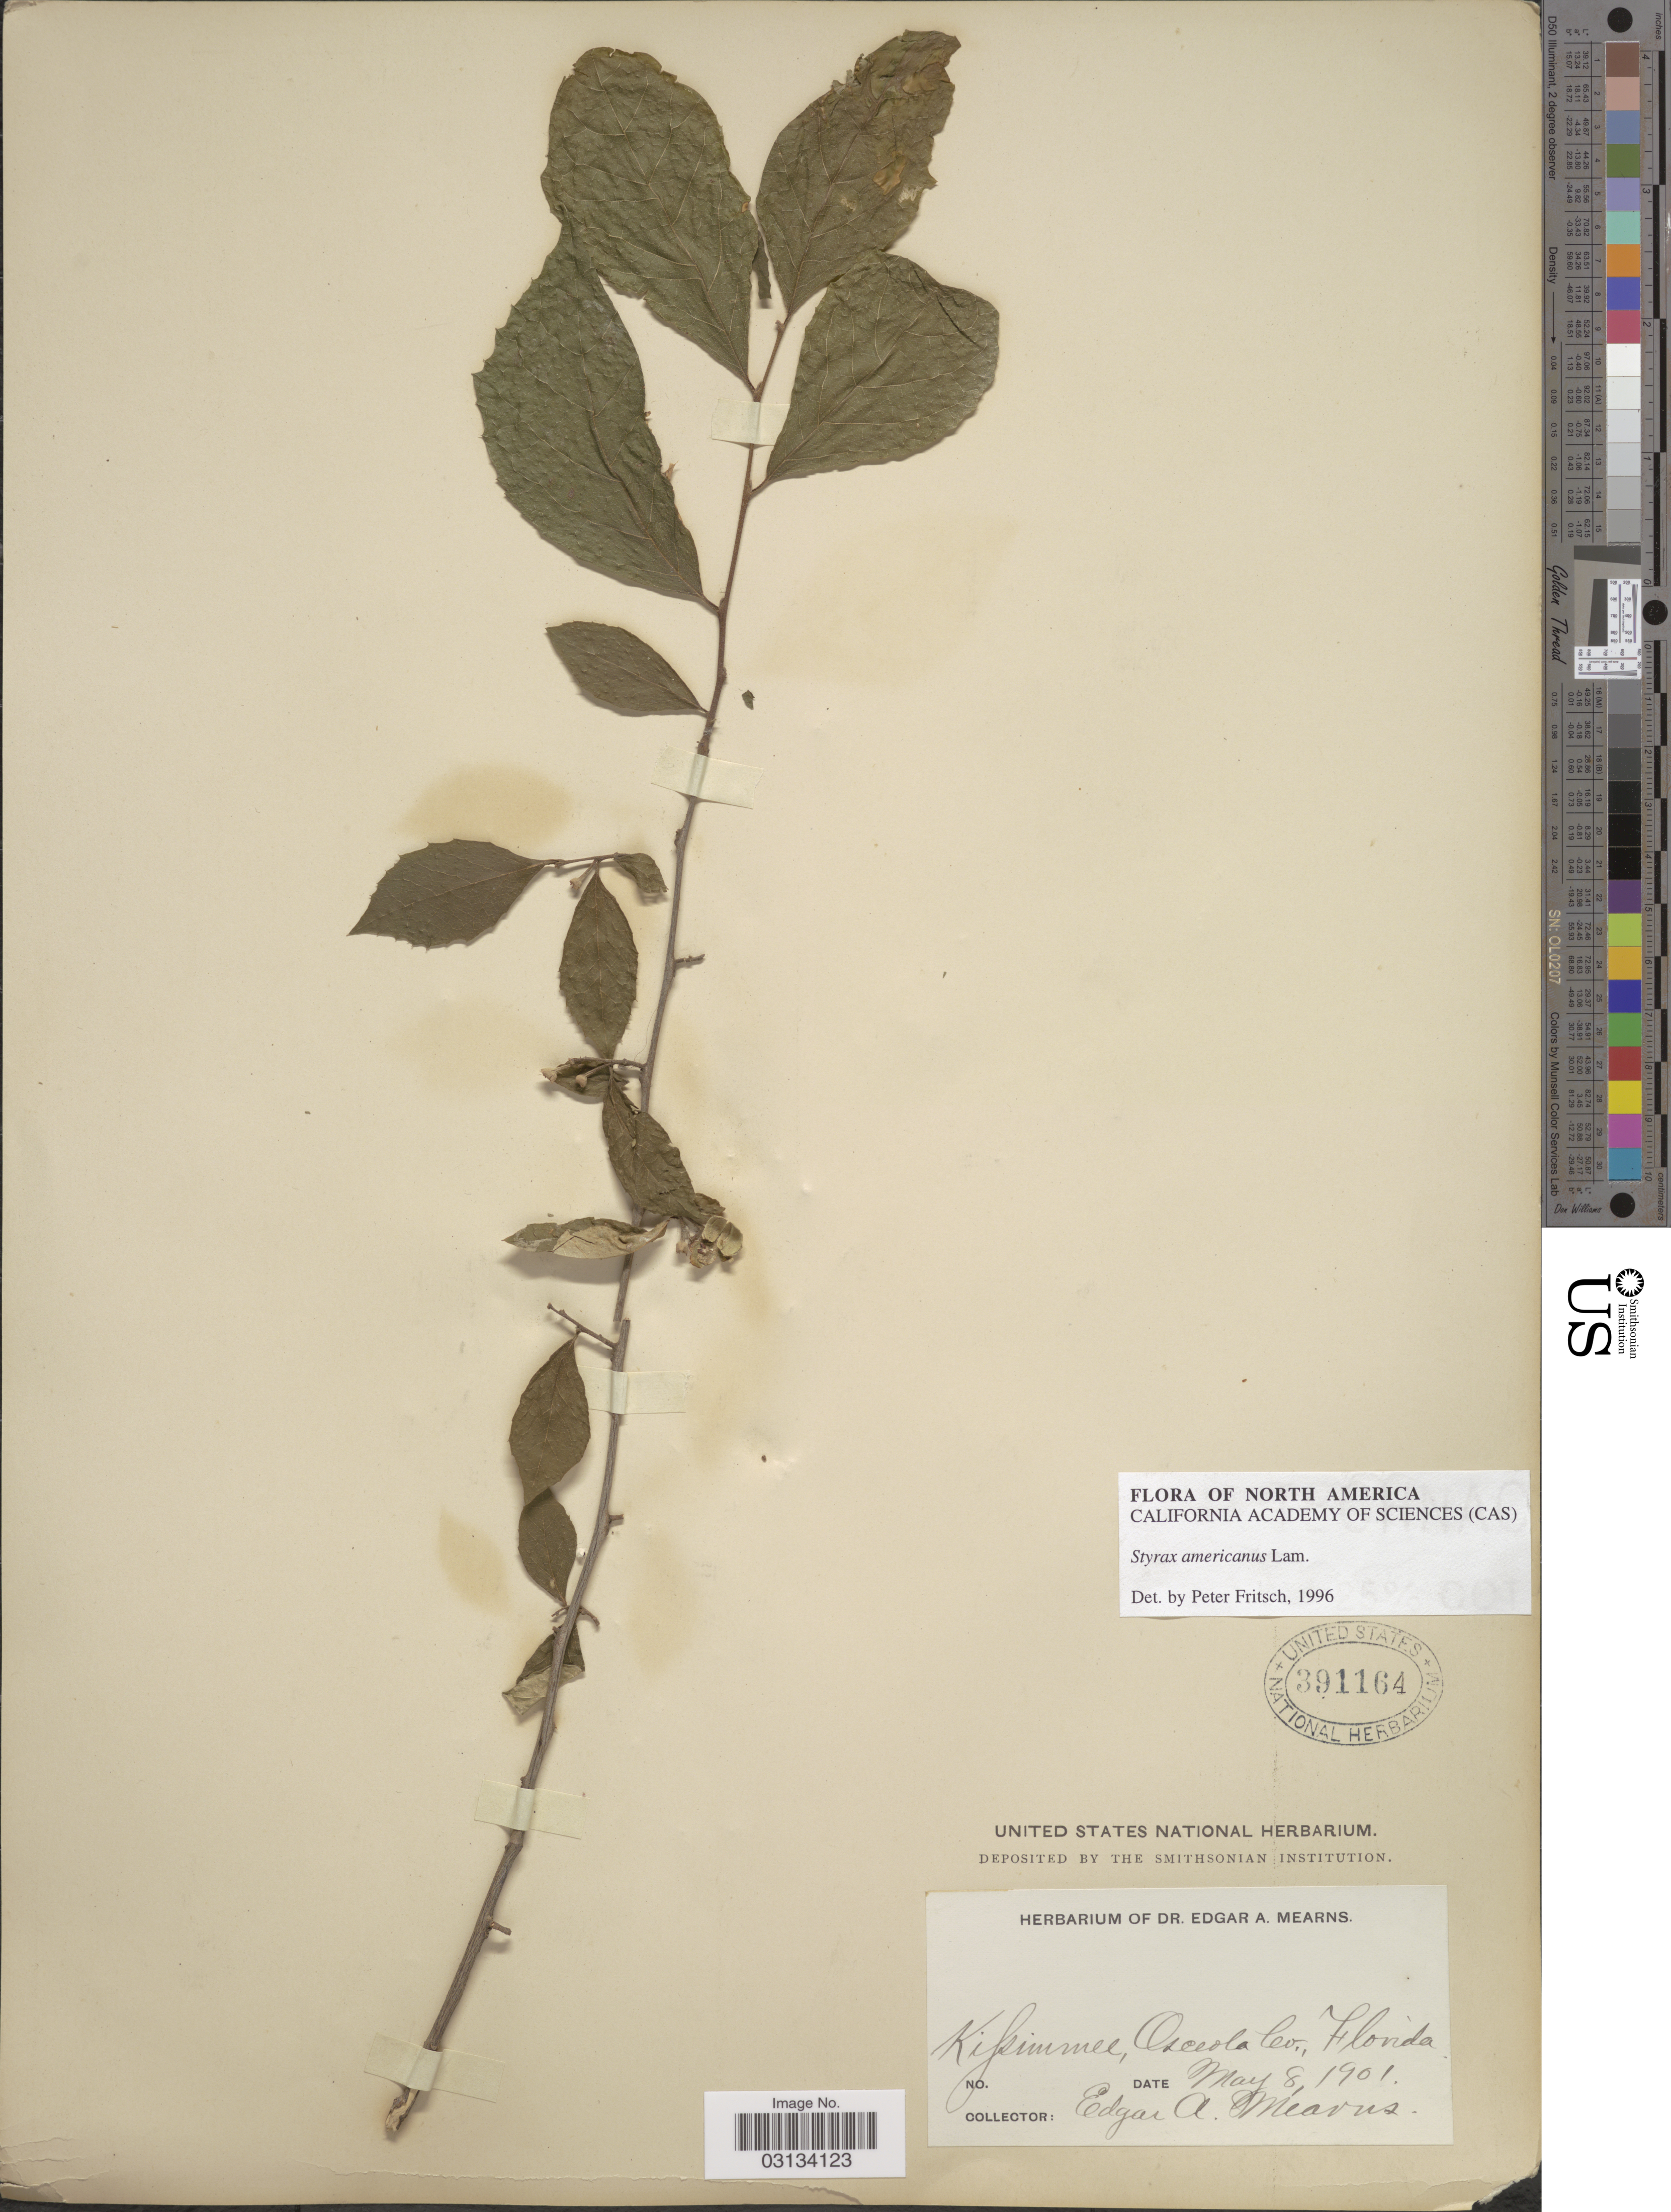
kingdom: Plantae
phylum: Tracheophyta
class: Magnoliopsida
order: Ericales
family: Styracaceae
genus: Styrax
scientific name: Styrax americanus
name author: Lam.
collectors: E. A. Mearns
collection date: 1901-05-08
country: United States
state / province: Florida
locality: Kissimmee, Osceola Co.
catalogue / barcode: US 391164